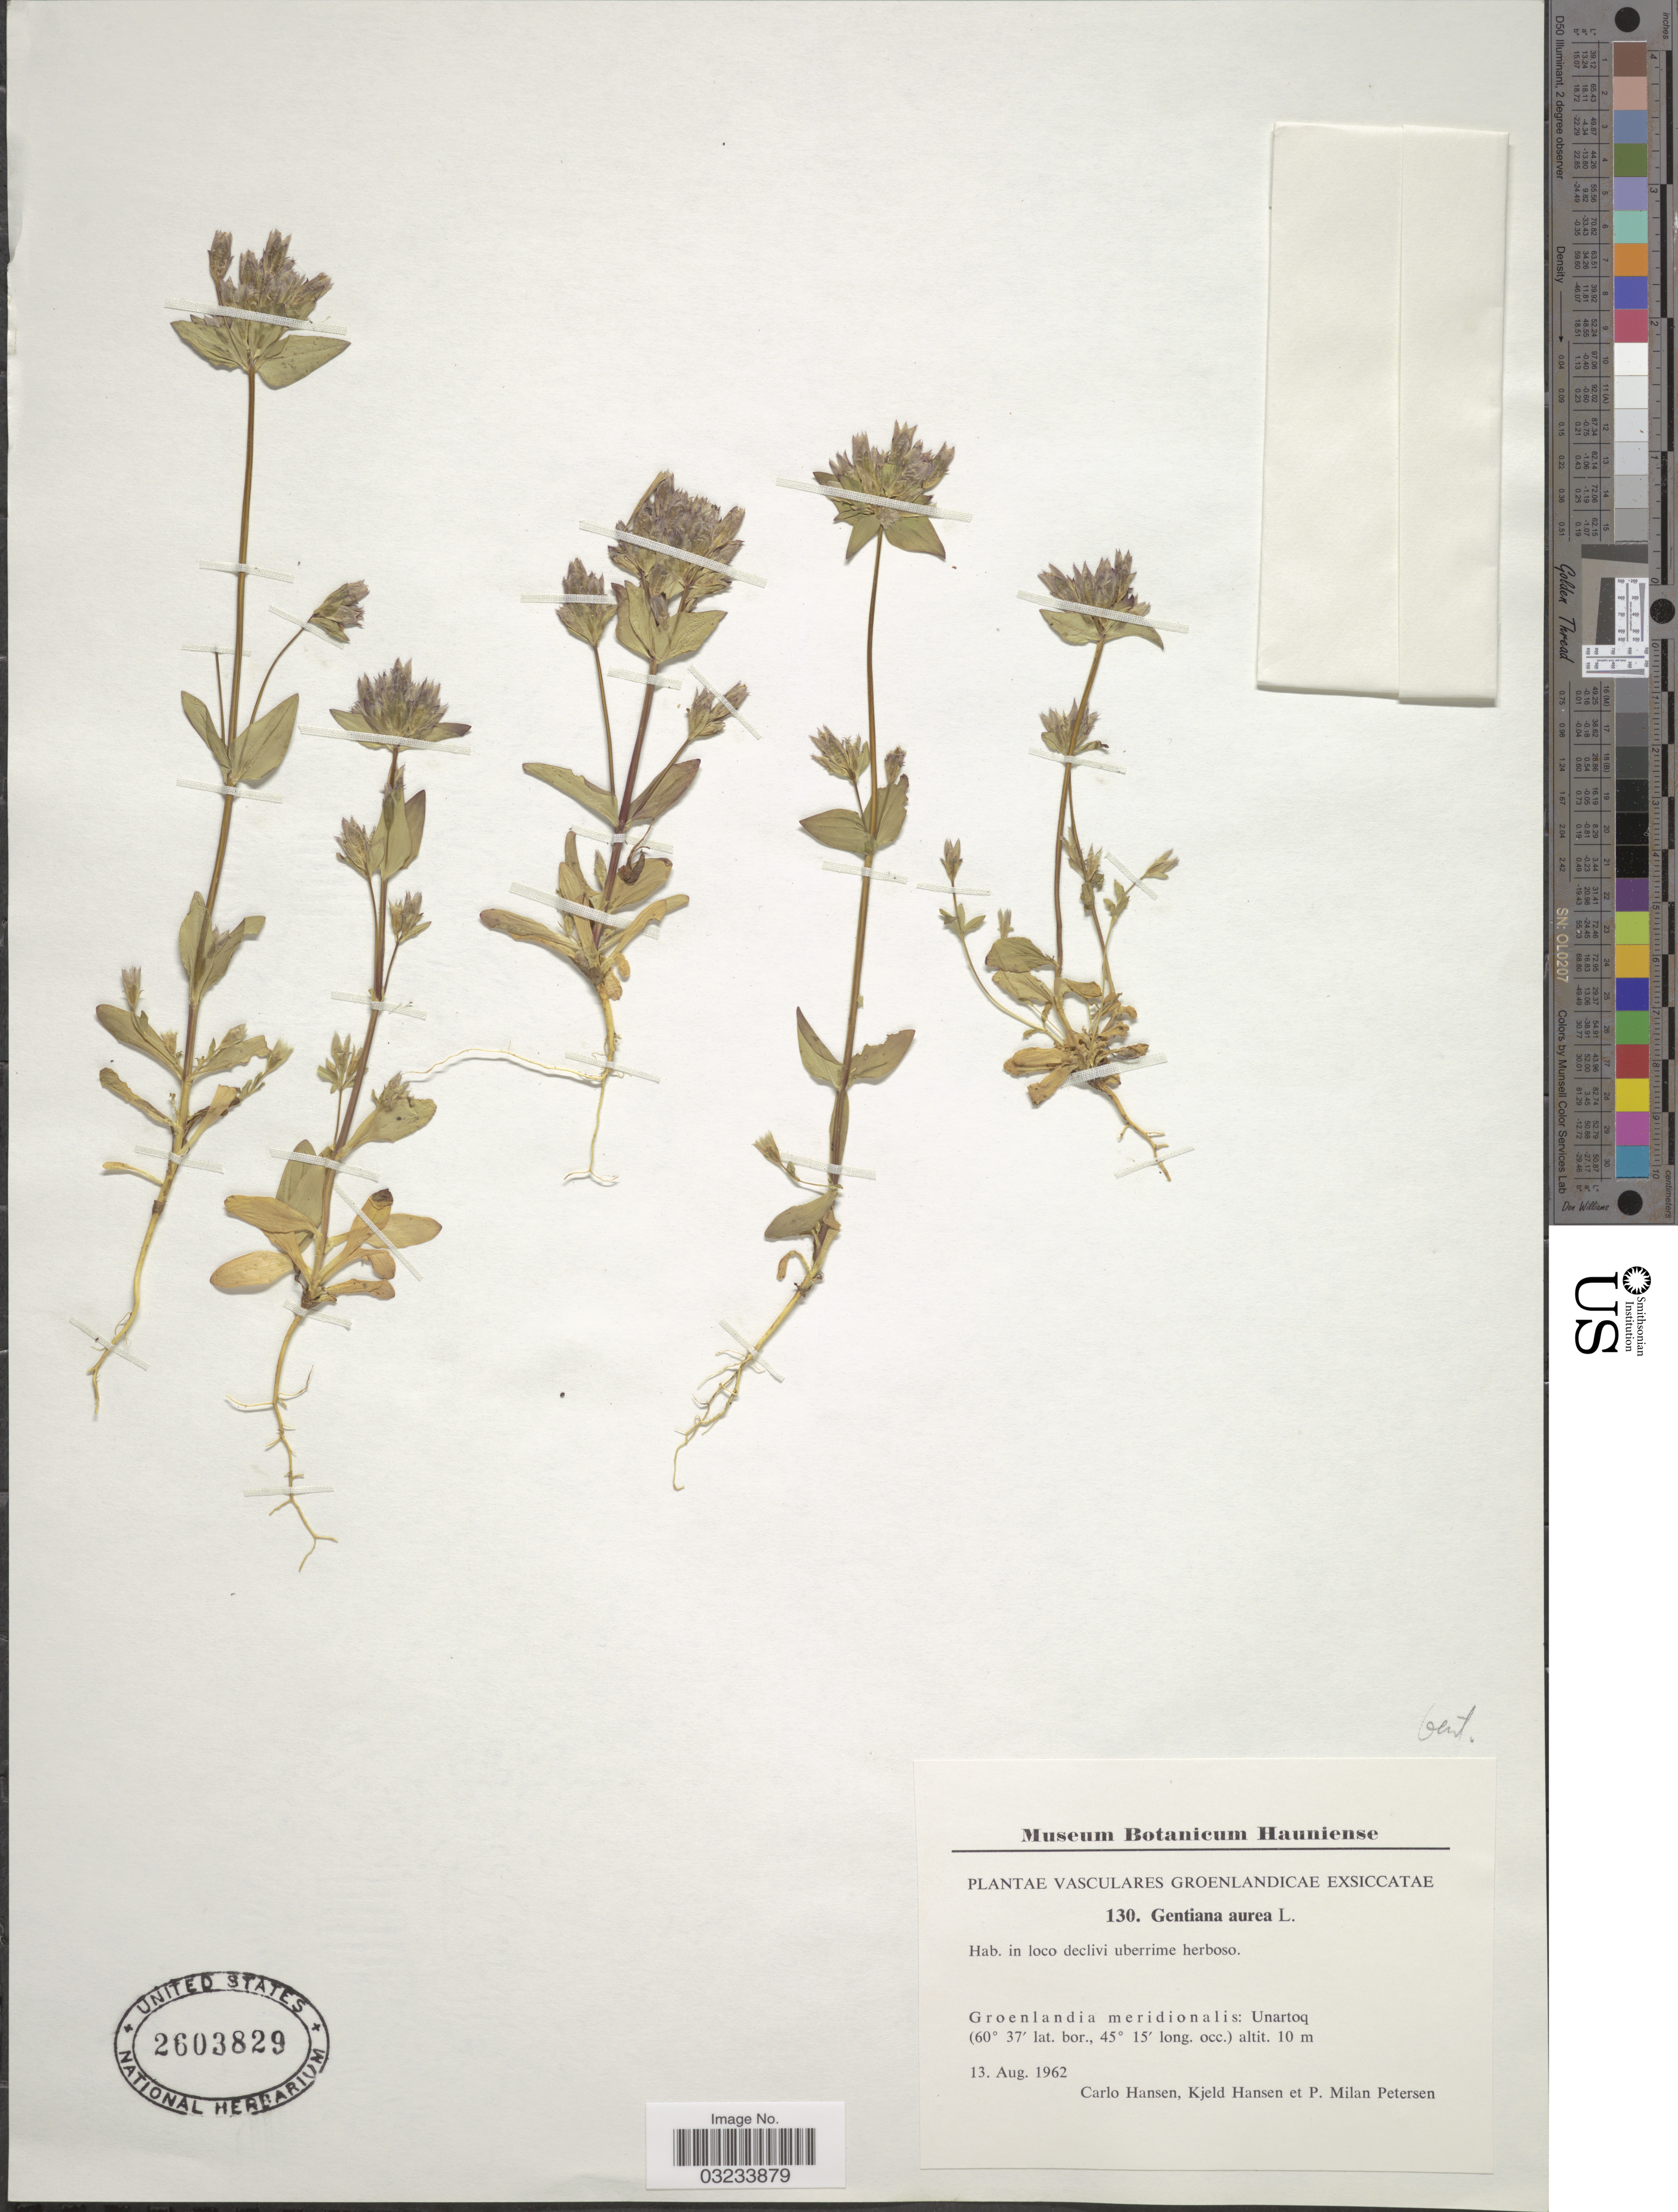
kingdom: Plantae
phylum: Tracheophyta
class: Magnoliopsida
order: Gentianales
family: Gentianaceae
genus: Gentiana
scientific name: Gentiana aurea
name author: L.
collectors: C. Hansen, K. Hansen & M. Petersen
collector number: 130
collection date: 1962-08-13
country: Greenland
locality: Groenlandia meridionalis: Unartoq.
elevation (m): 10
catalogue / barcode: US 2603829